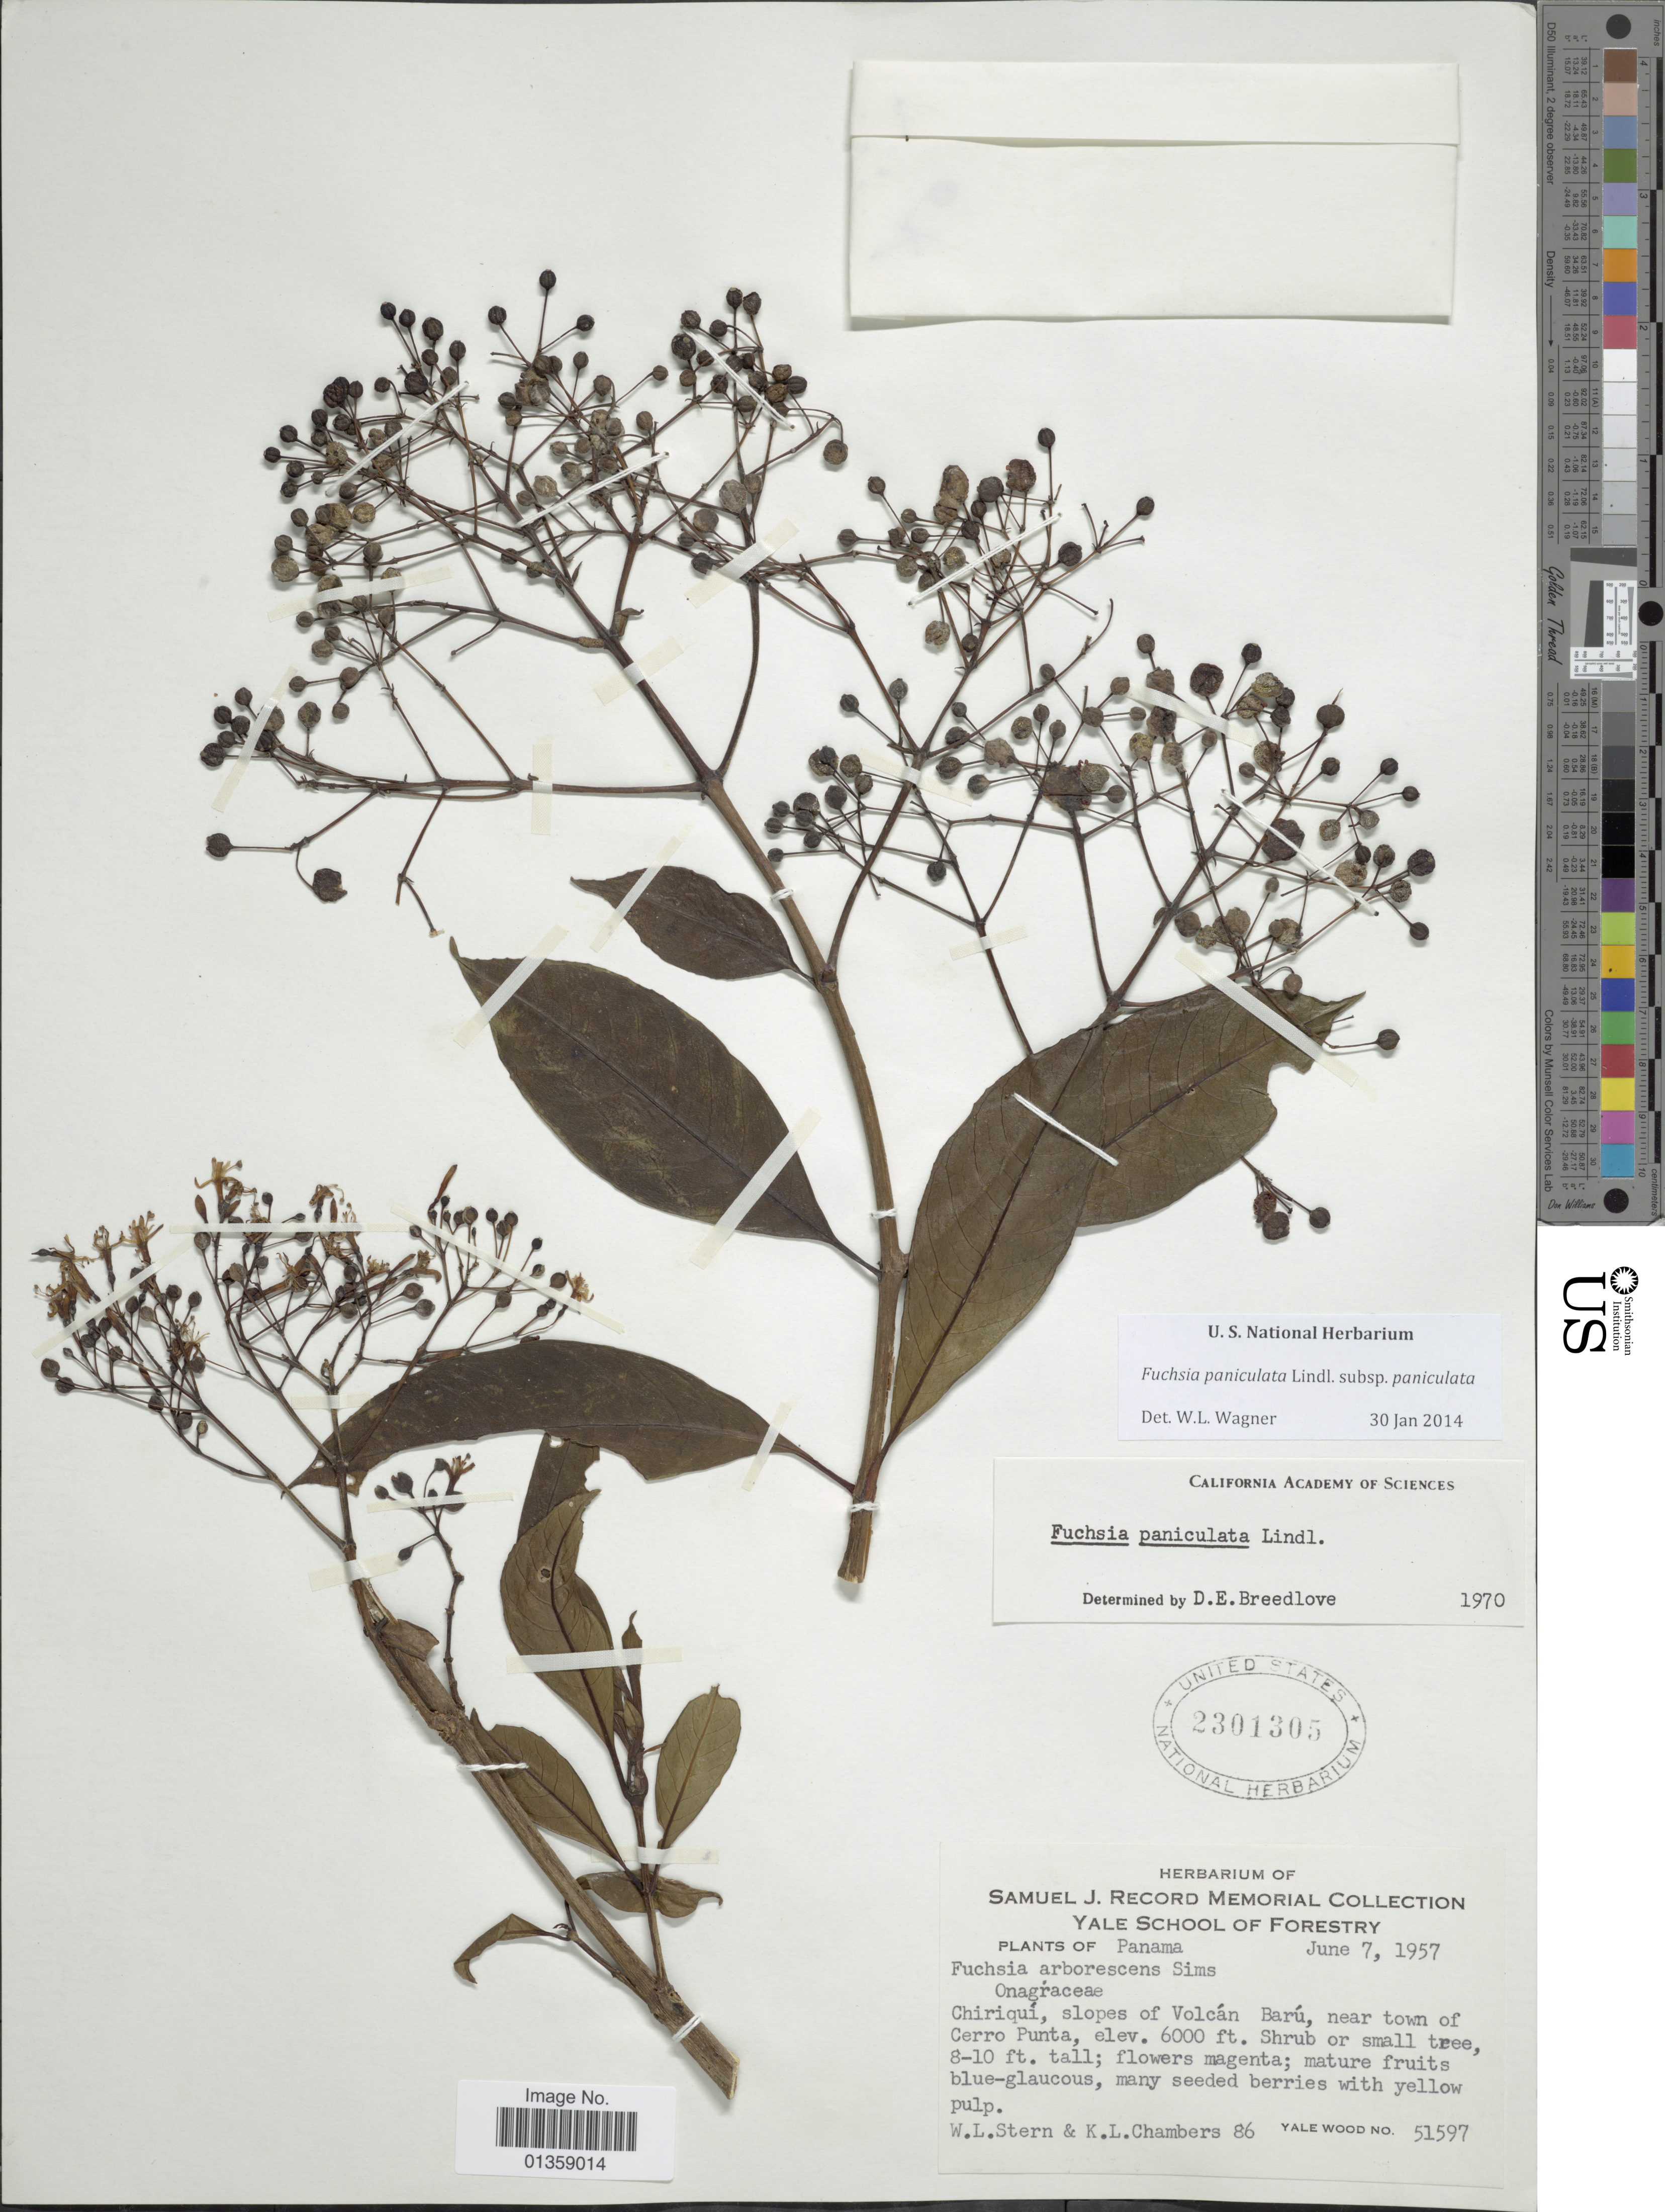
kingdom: Plantae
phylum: Tracheophyta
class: Magnoliopsida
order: Myrtales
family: Onagraceae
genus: Fuchsia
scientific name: Fuchsia paniculata subsp. paniculata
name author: Lindl.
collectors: W. L. Stern & K. Chambers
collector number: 86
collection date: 1957-06-07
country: Panama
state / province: Chiriqui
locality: Slopes of Volcán Barú, near town of Cerro Punta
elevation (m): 1829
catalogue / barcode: US 2301305